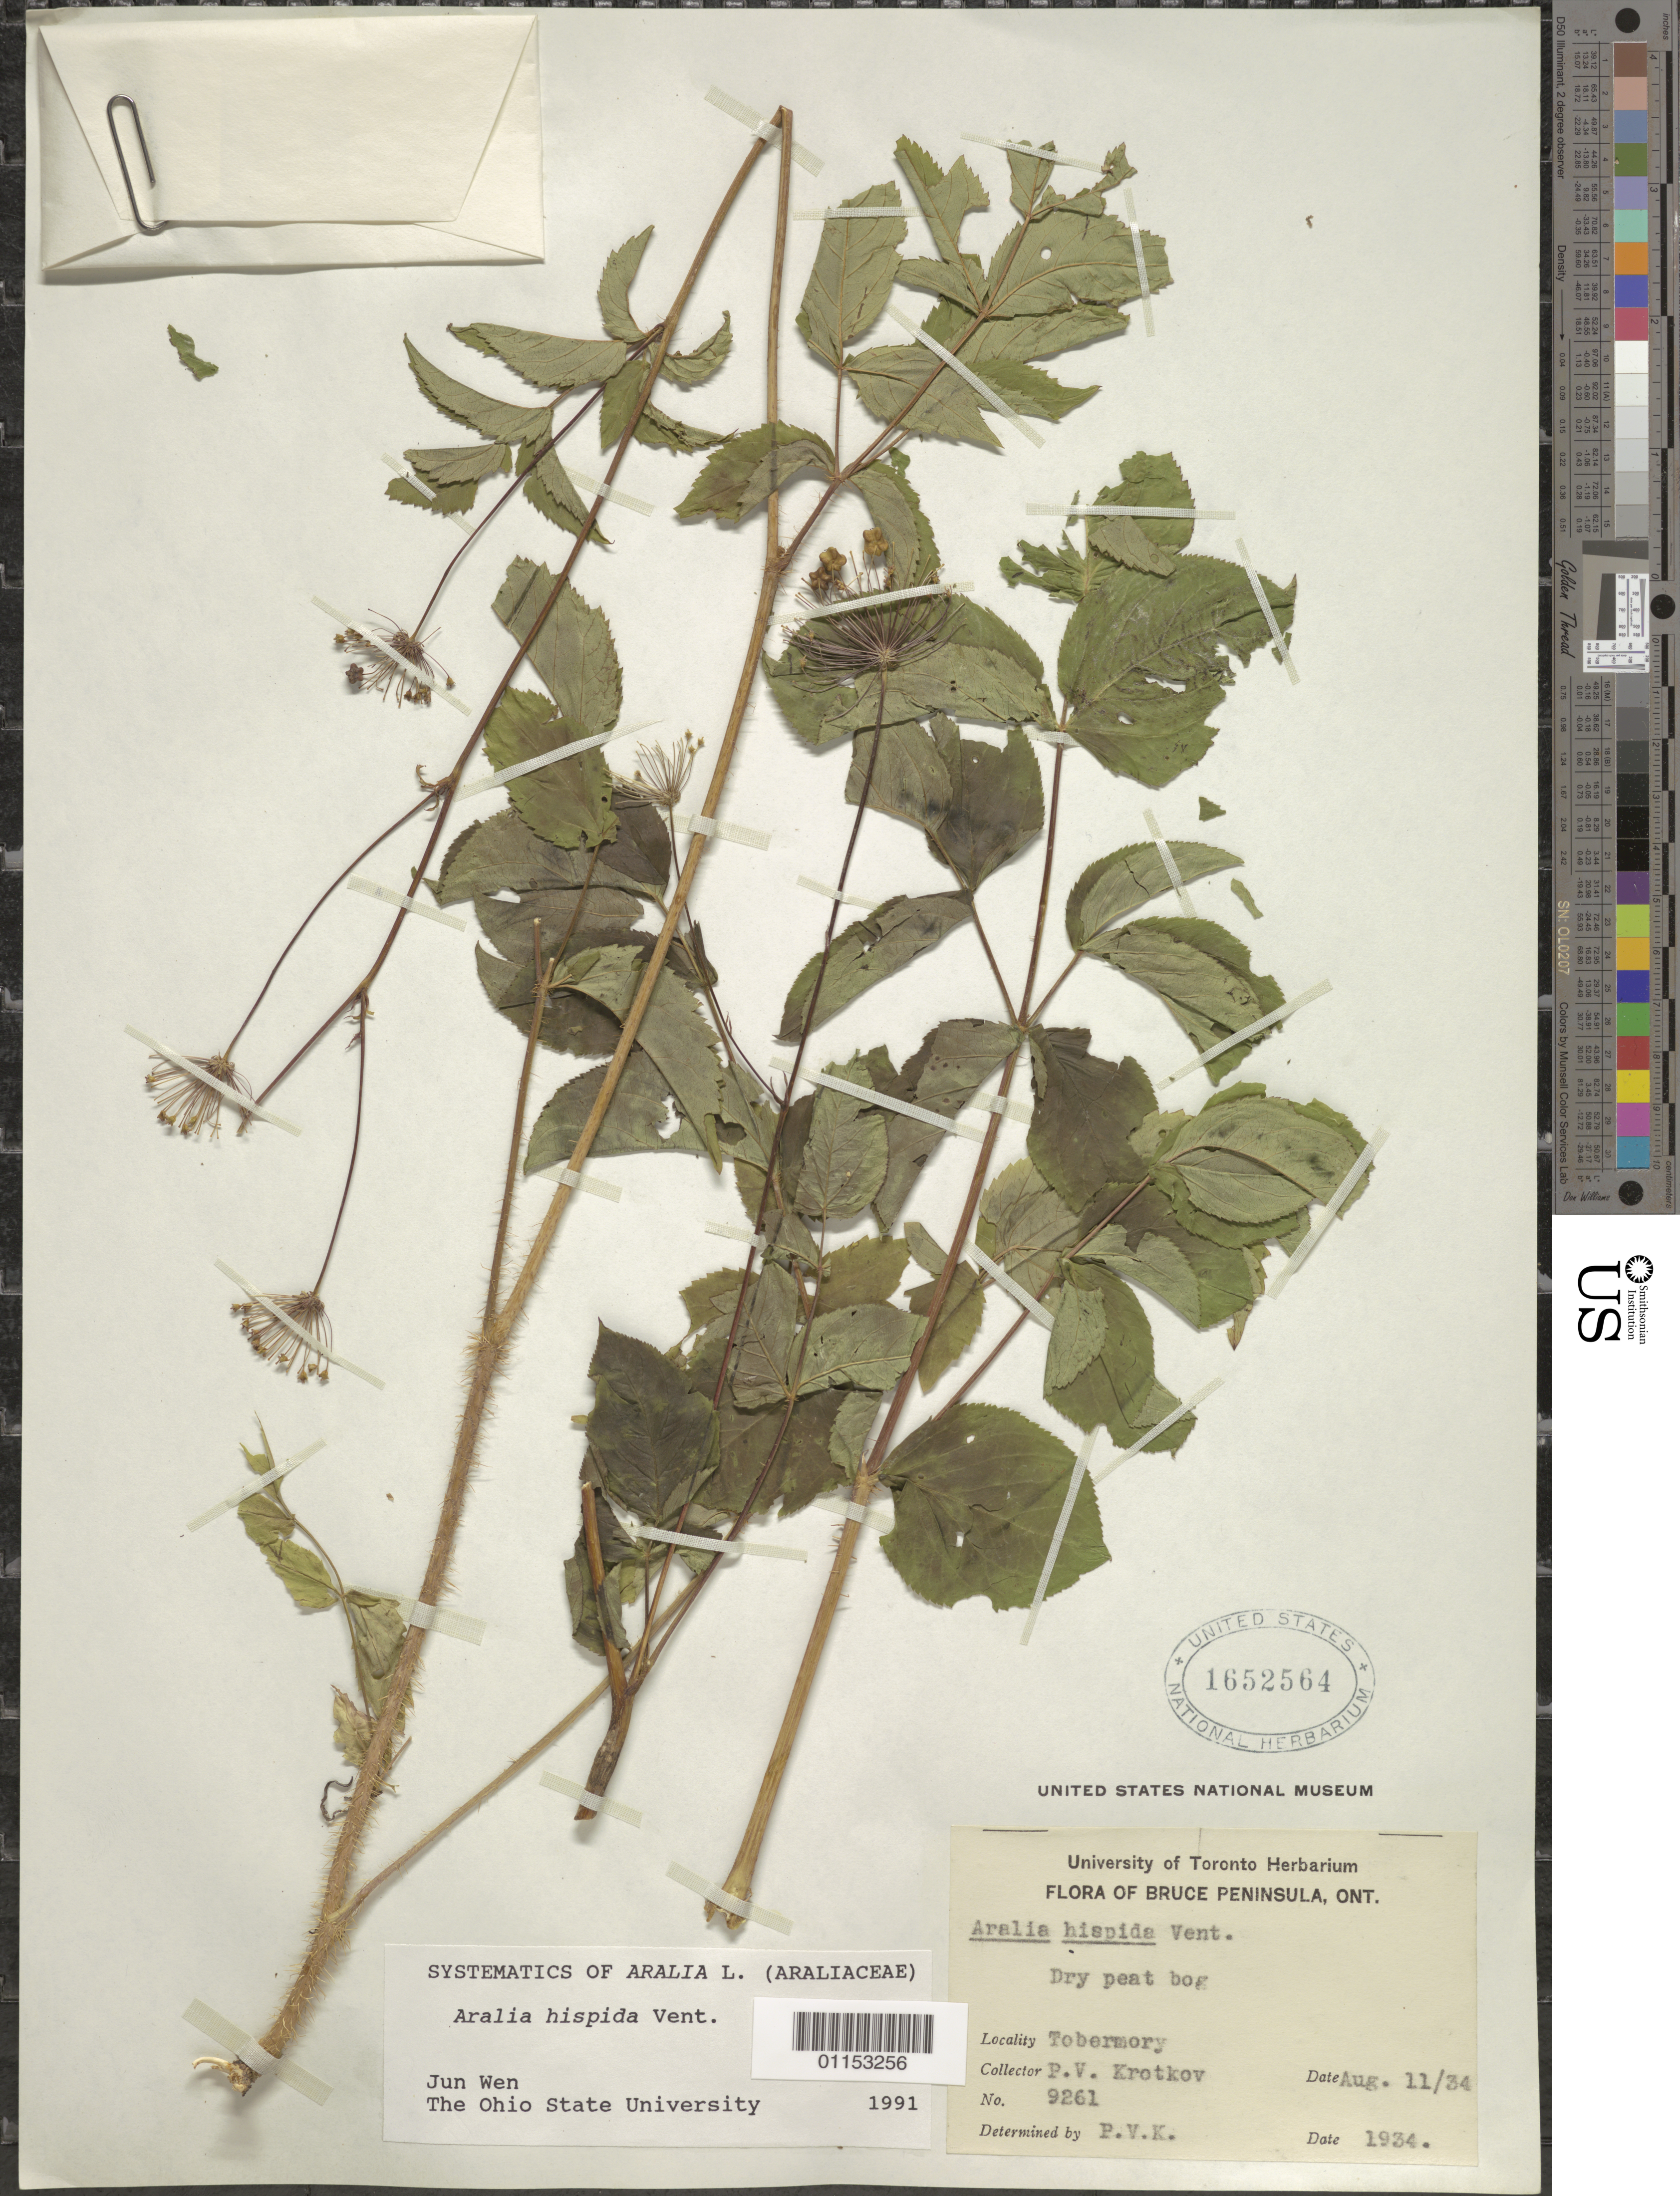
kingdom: Plantae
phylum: Tracheophyta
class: Magnoliopsida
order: Apiales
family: Araliaceae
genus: Aralia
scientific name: Aralia hispida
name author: Vent.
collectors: P. V. Krotkov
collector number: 9261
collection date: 1934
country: Canada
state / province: Ontario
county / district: Bruce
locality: Tobermory.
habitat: Dry peat bog.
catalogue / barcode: US 1652564